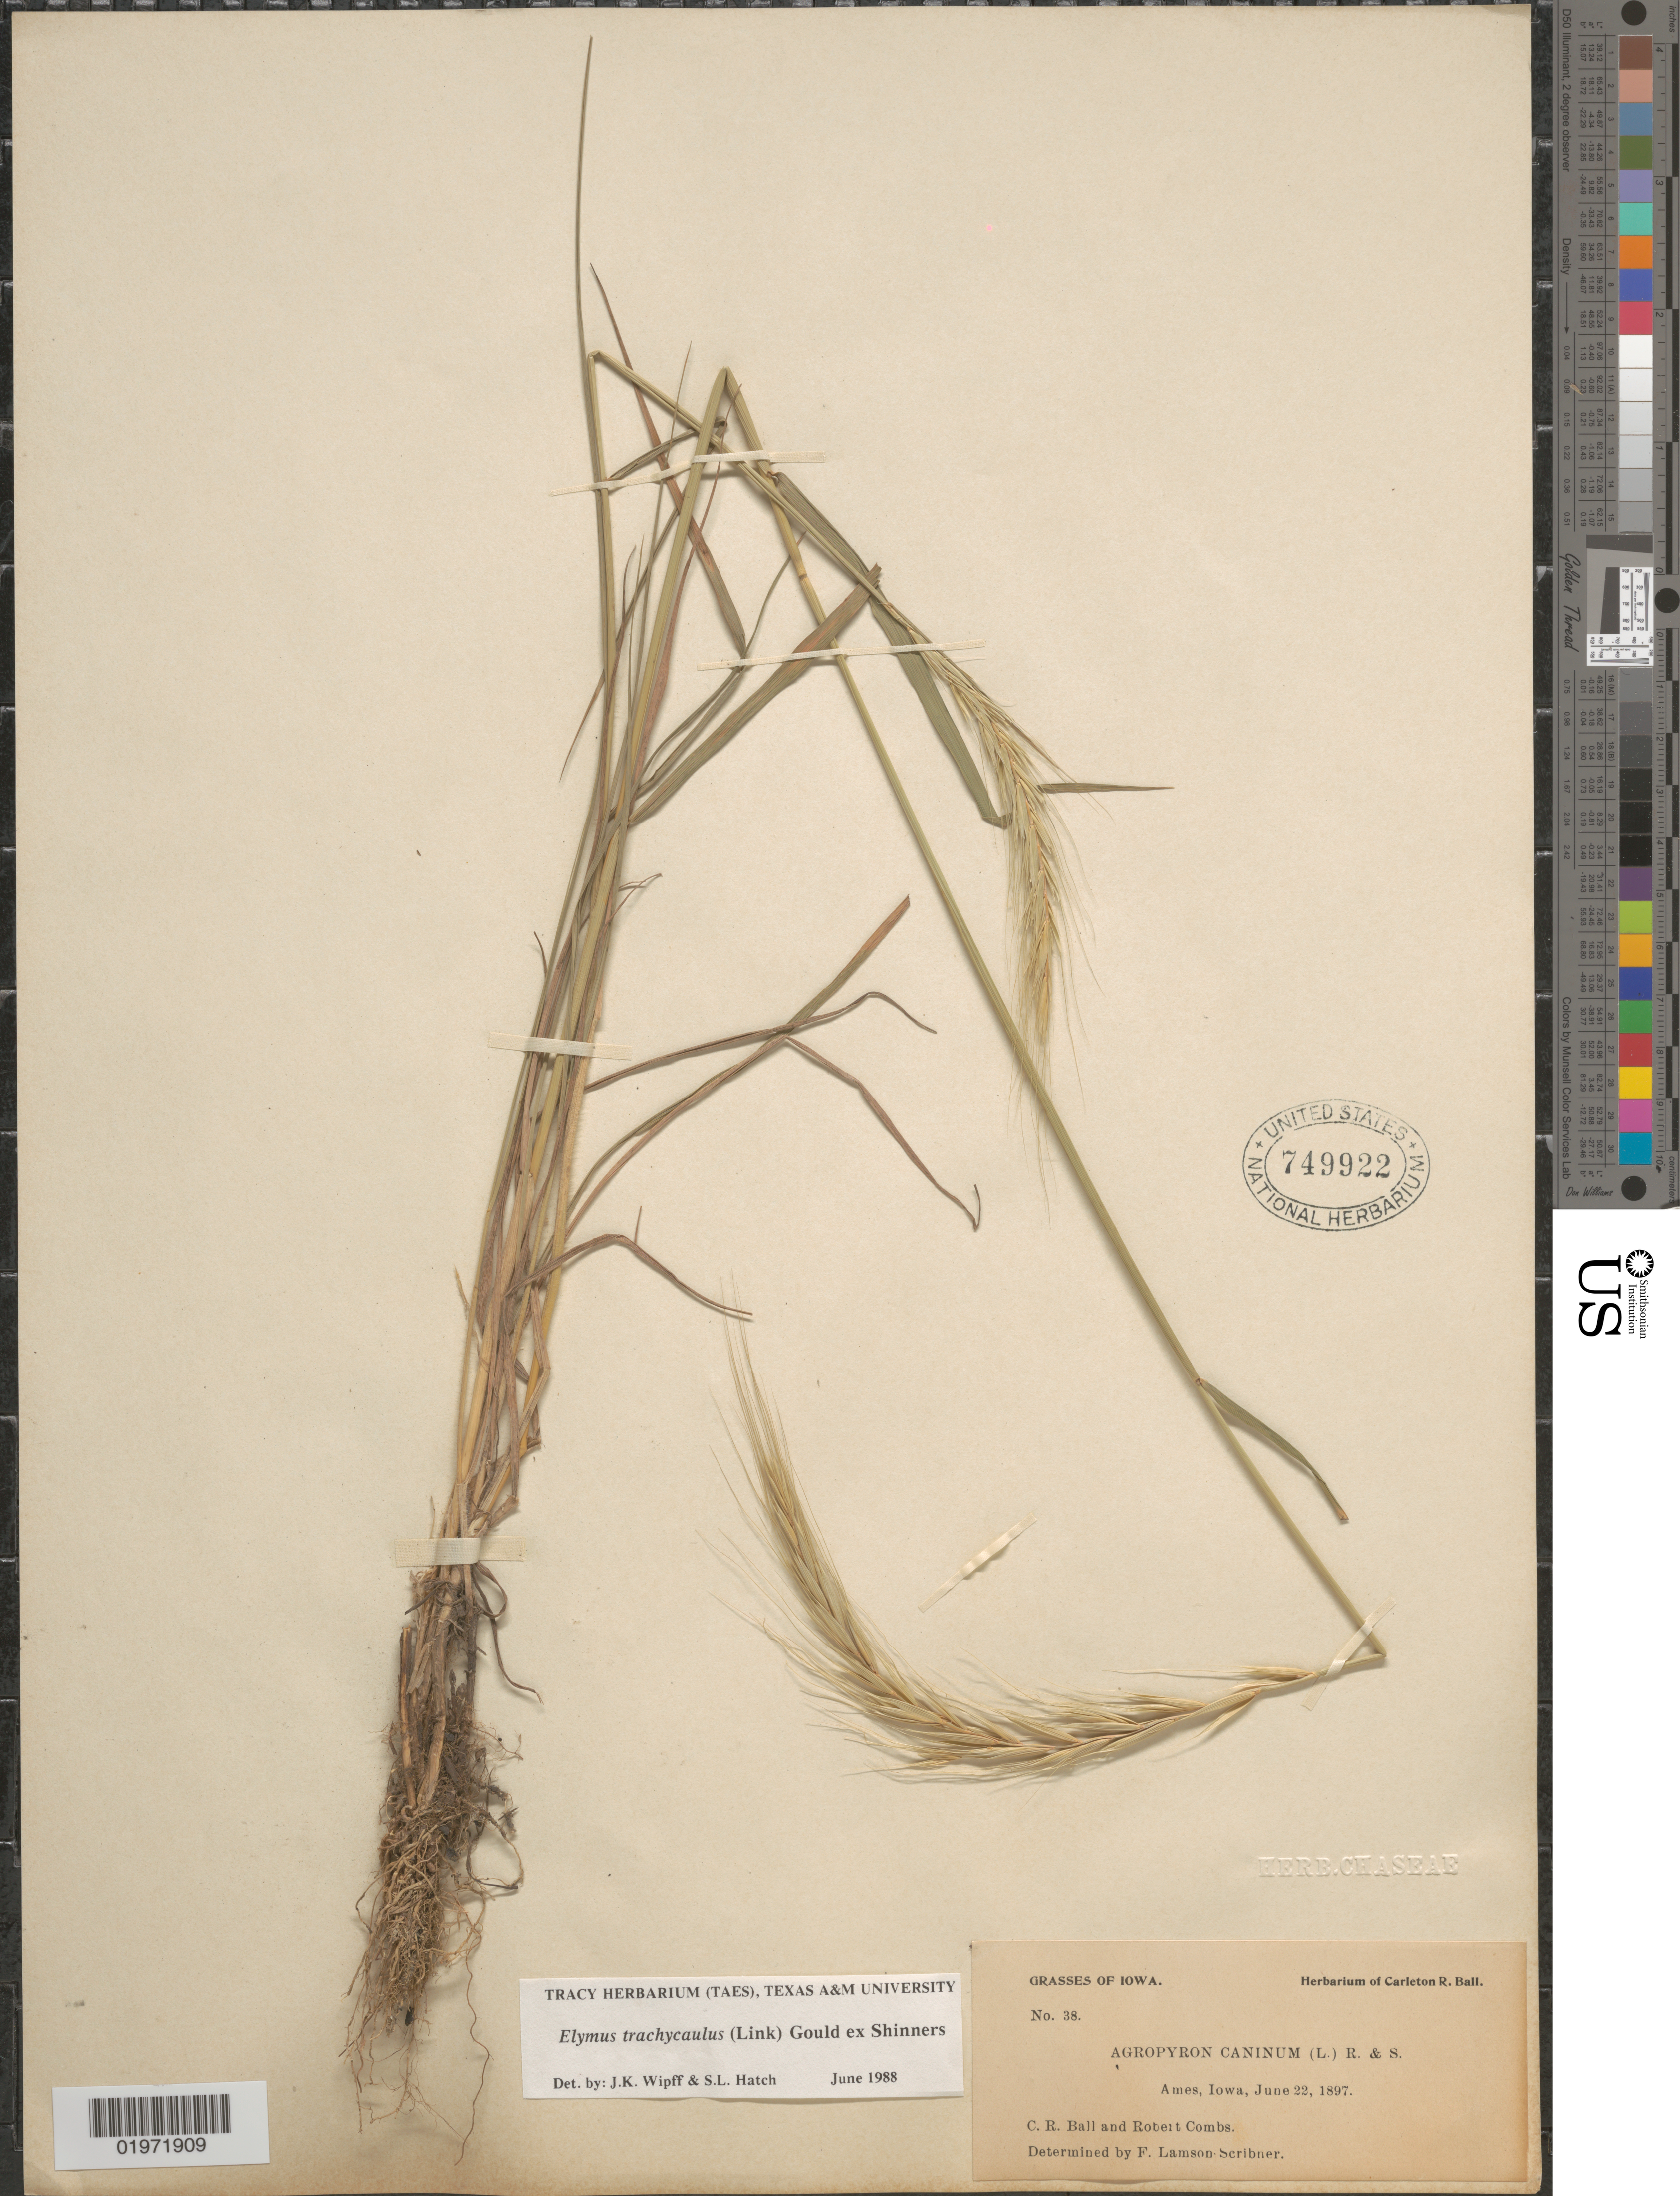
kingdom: Plantae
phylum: Tracheophyta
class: Liliopsida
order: Poales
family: Poaceae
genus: Elymus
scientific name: Elymus trachycaulus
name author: (Link) Gould ex Shinners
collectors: C. R. Ball & R. Combs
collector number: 38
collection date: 1897-06-22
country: United States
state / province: Iowa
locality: Ames.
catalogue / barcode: US 749922